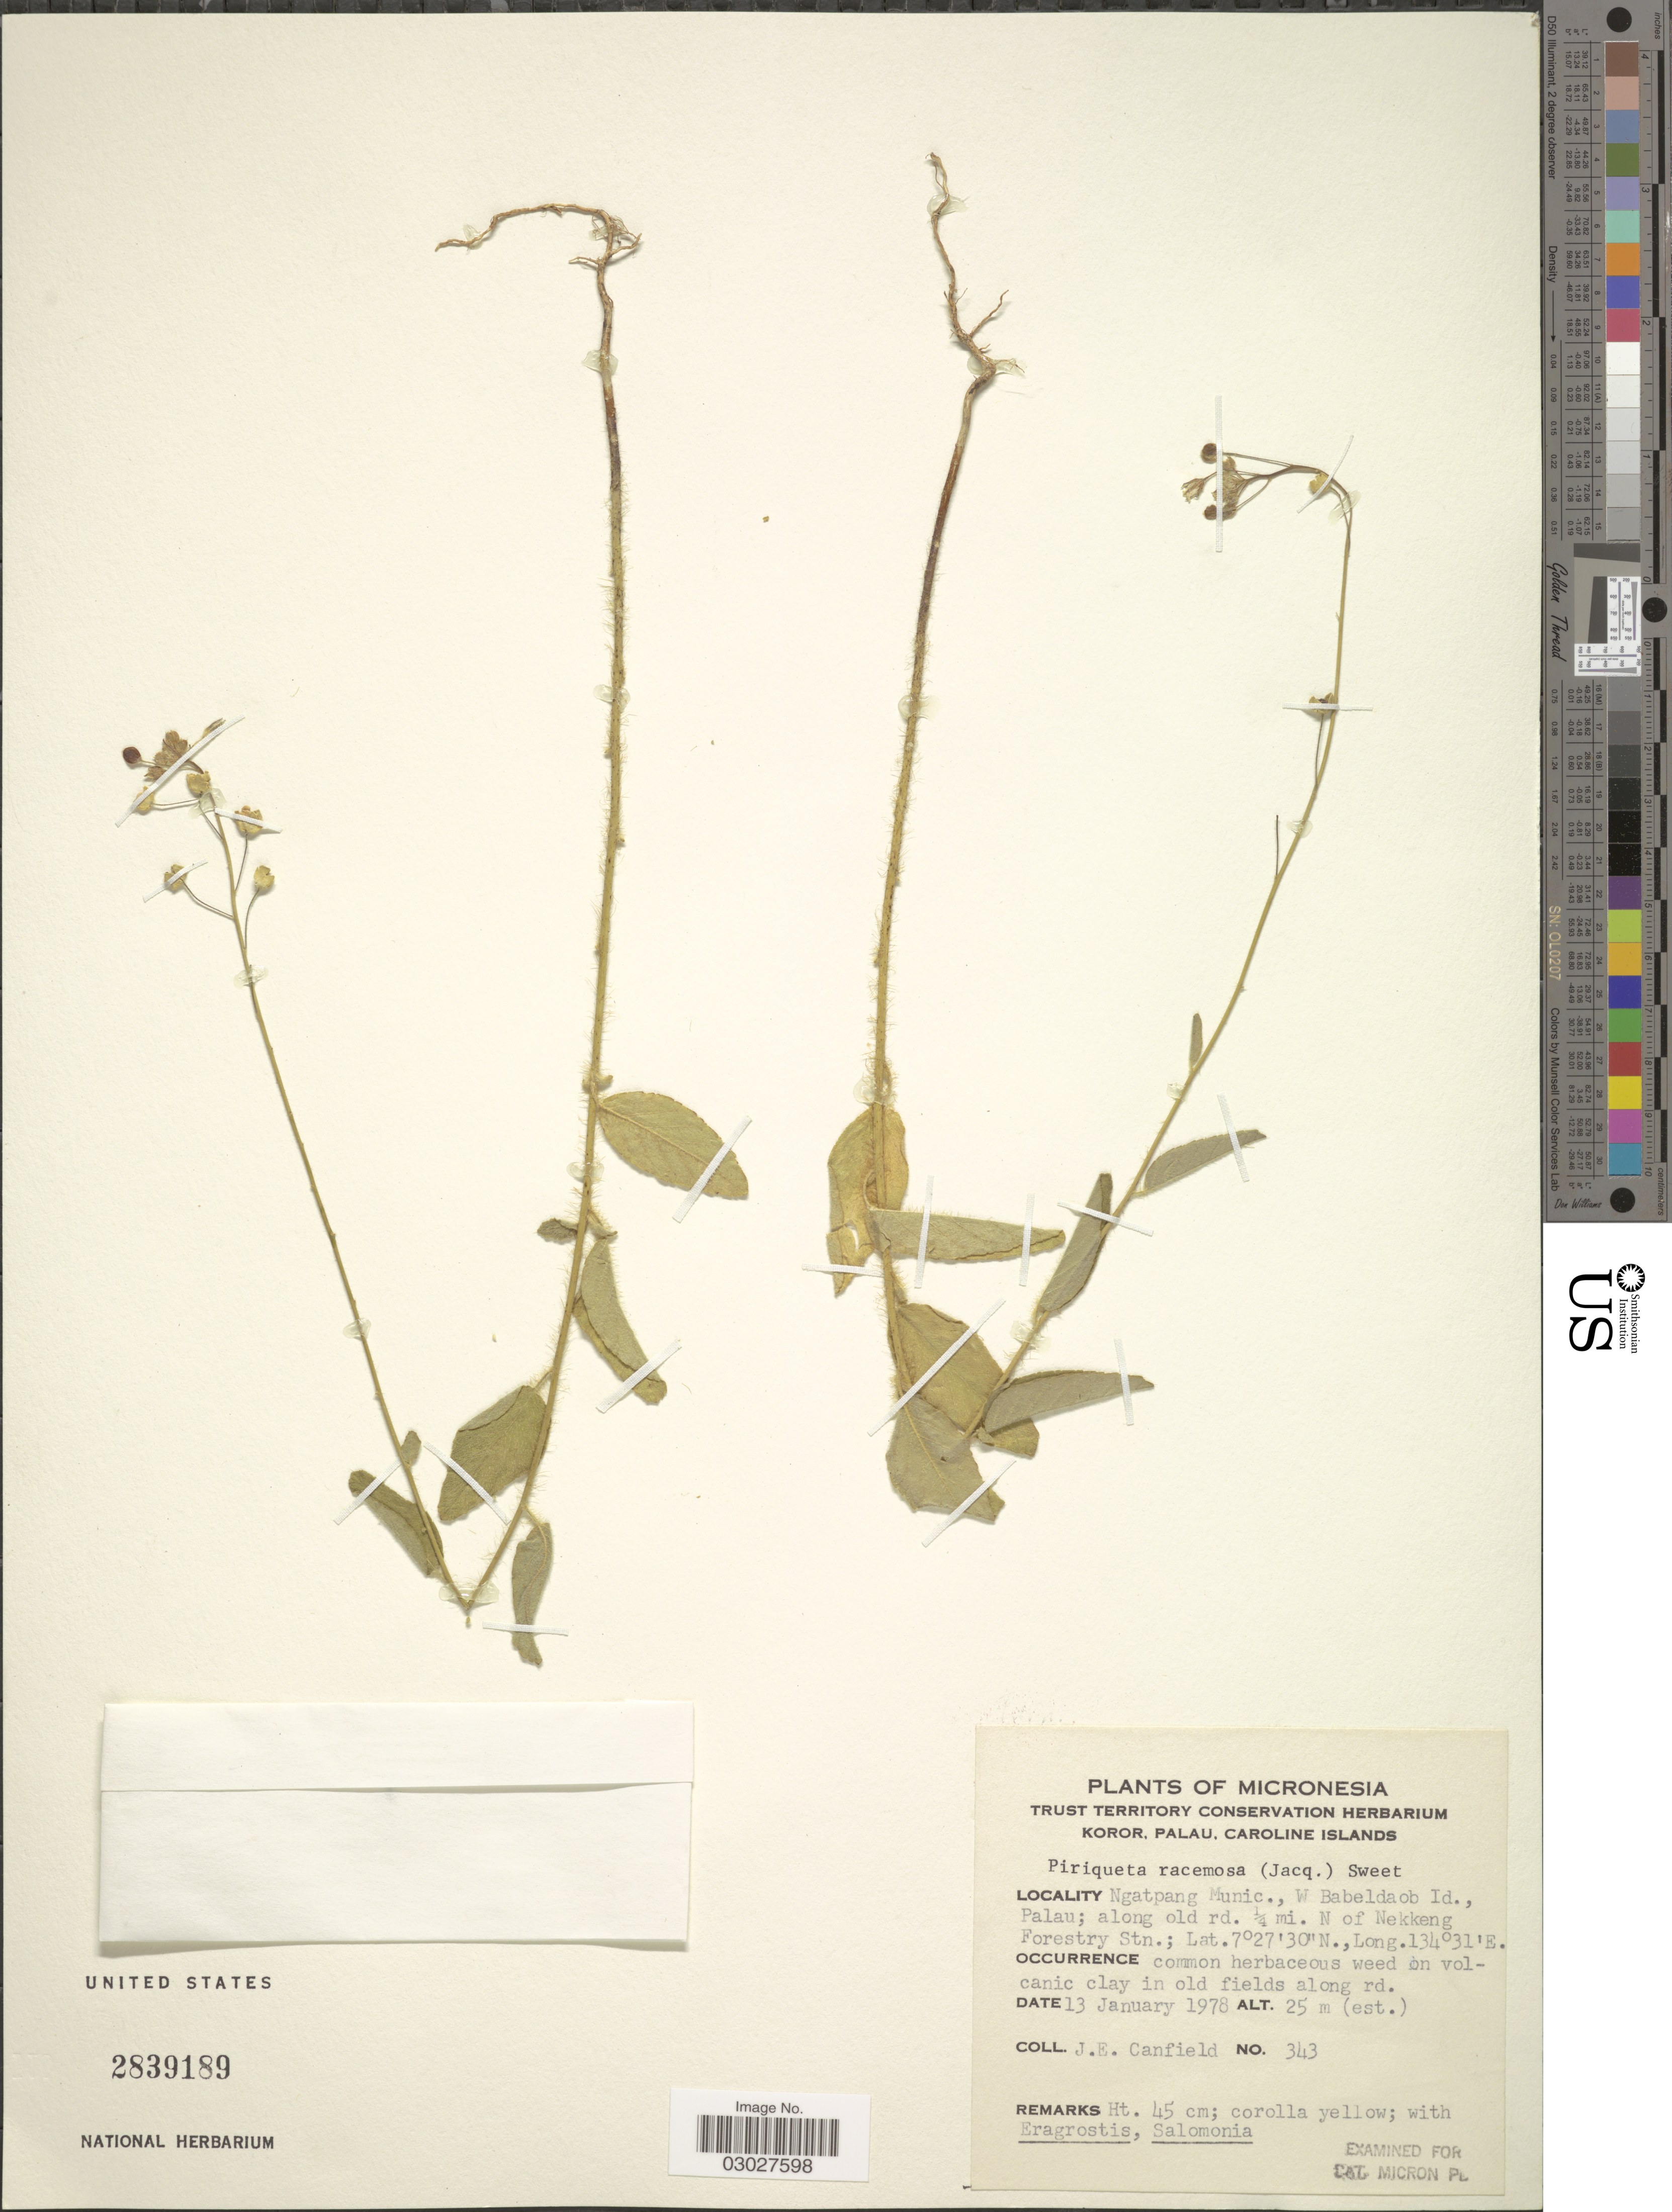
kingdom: Plantae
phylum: Tracheophyta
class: Magnoliopsida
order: Malpighiales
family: Turneraceae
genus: Piriqueta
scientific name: Piriqueta sp.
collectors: J. E. Canfield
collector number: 343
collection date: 1978-01-13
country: Palau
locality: Micronesia. Ngatpang Munic., W Babeldaob Id., Palau; along old rd. ¼ mi.,of N of Nekkeng Forestry Stn.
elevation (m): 25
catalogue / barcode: US 2839189